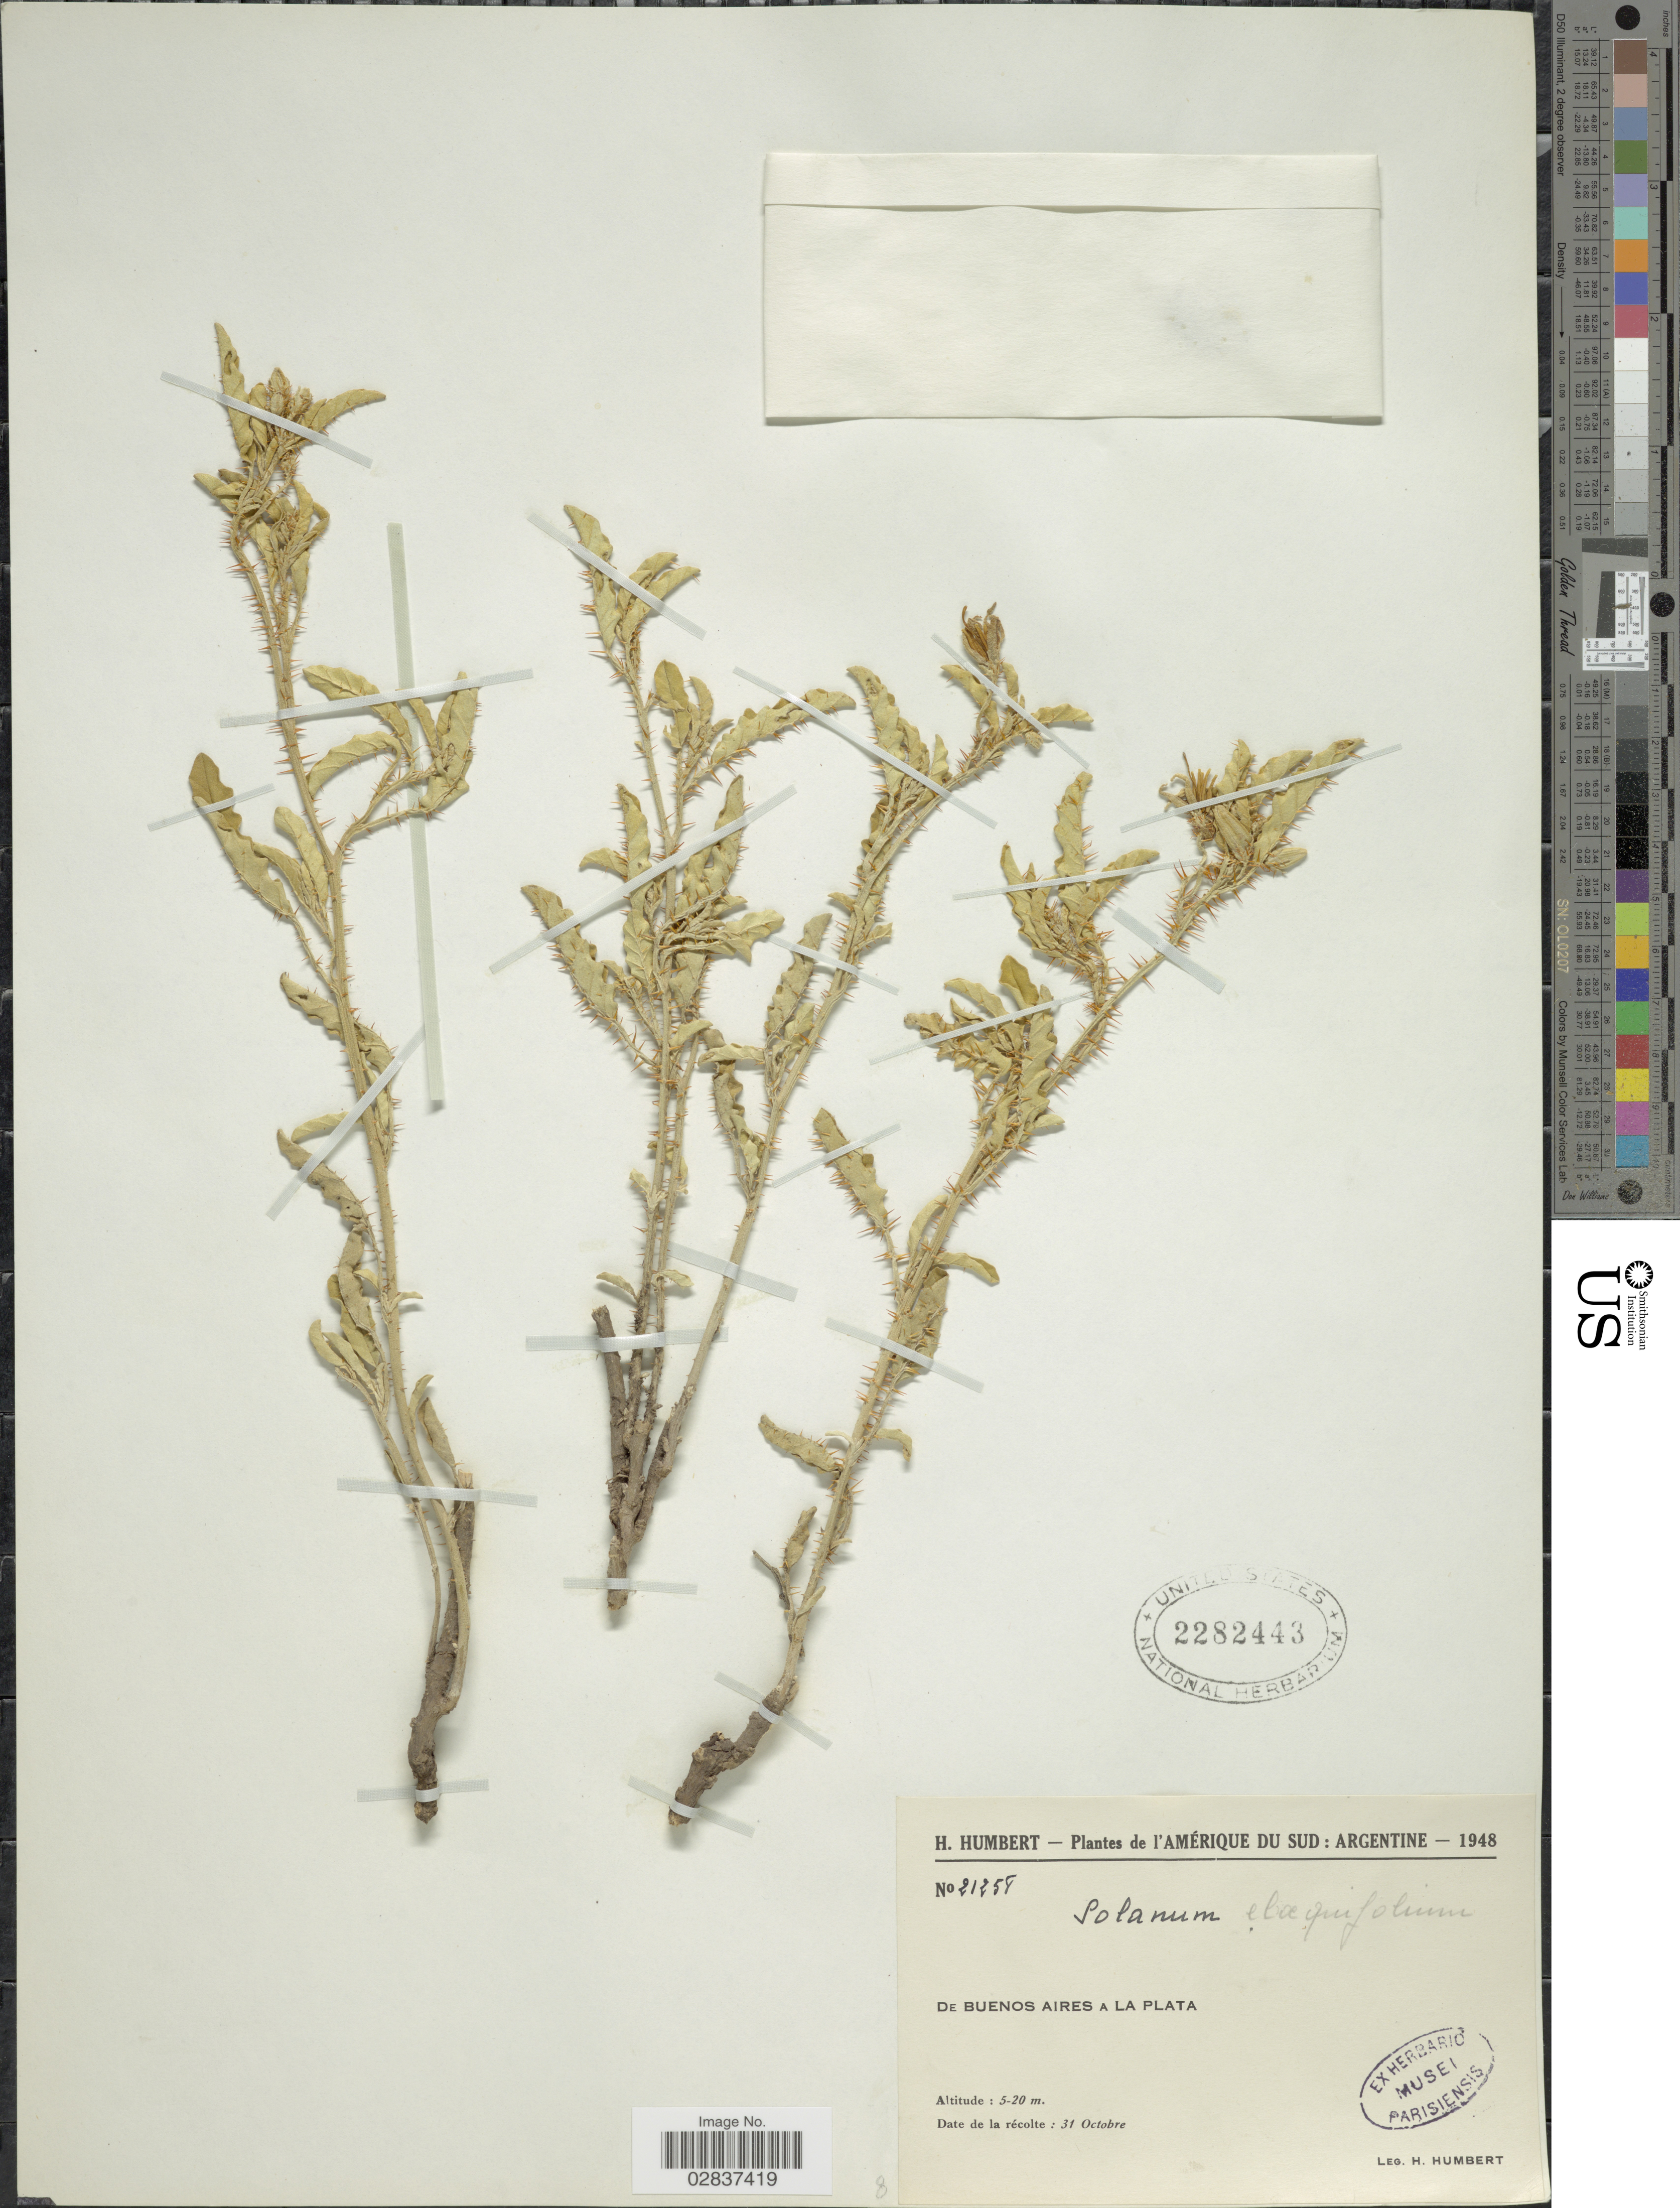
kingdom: Plantae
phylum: Tracheophyta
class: Magnoliopsida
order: Solanales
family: Solanaceae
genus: Solanum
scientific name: Solanum elaeagnifolium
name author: Cav.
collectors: H. Humbert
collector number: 21258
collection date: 1948-10-31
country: Argentina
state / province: Buenos Aires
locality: De Buenos Aires a La Plata.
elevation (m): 5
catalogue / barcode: US 2282443